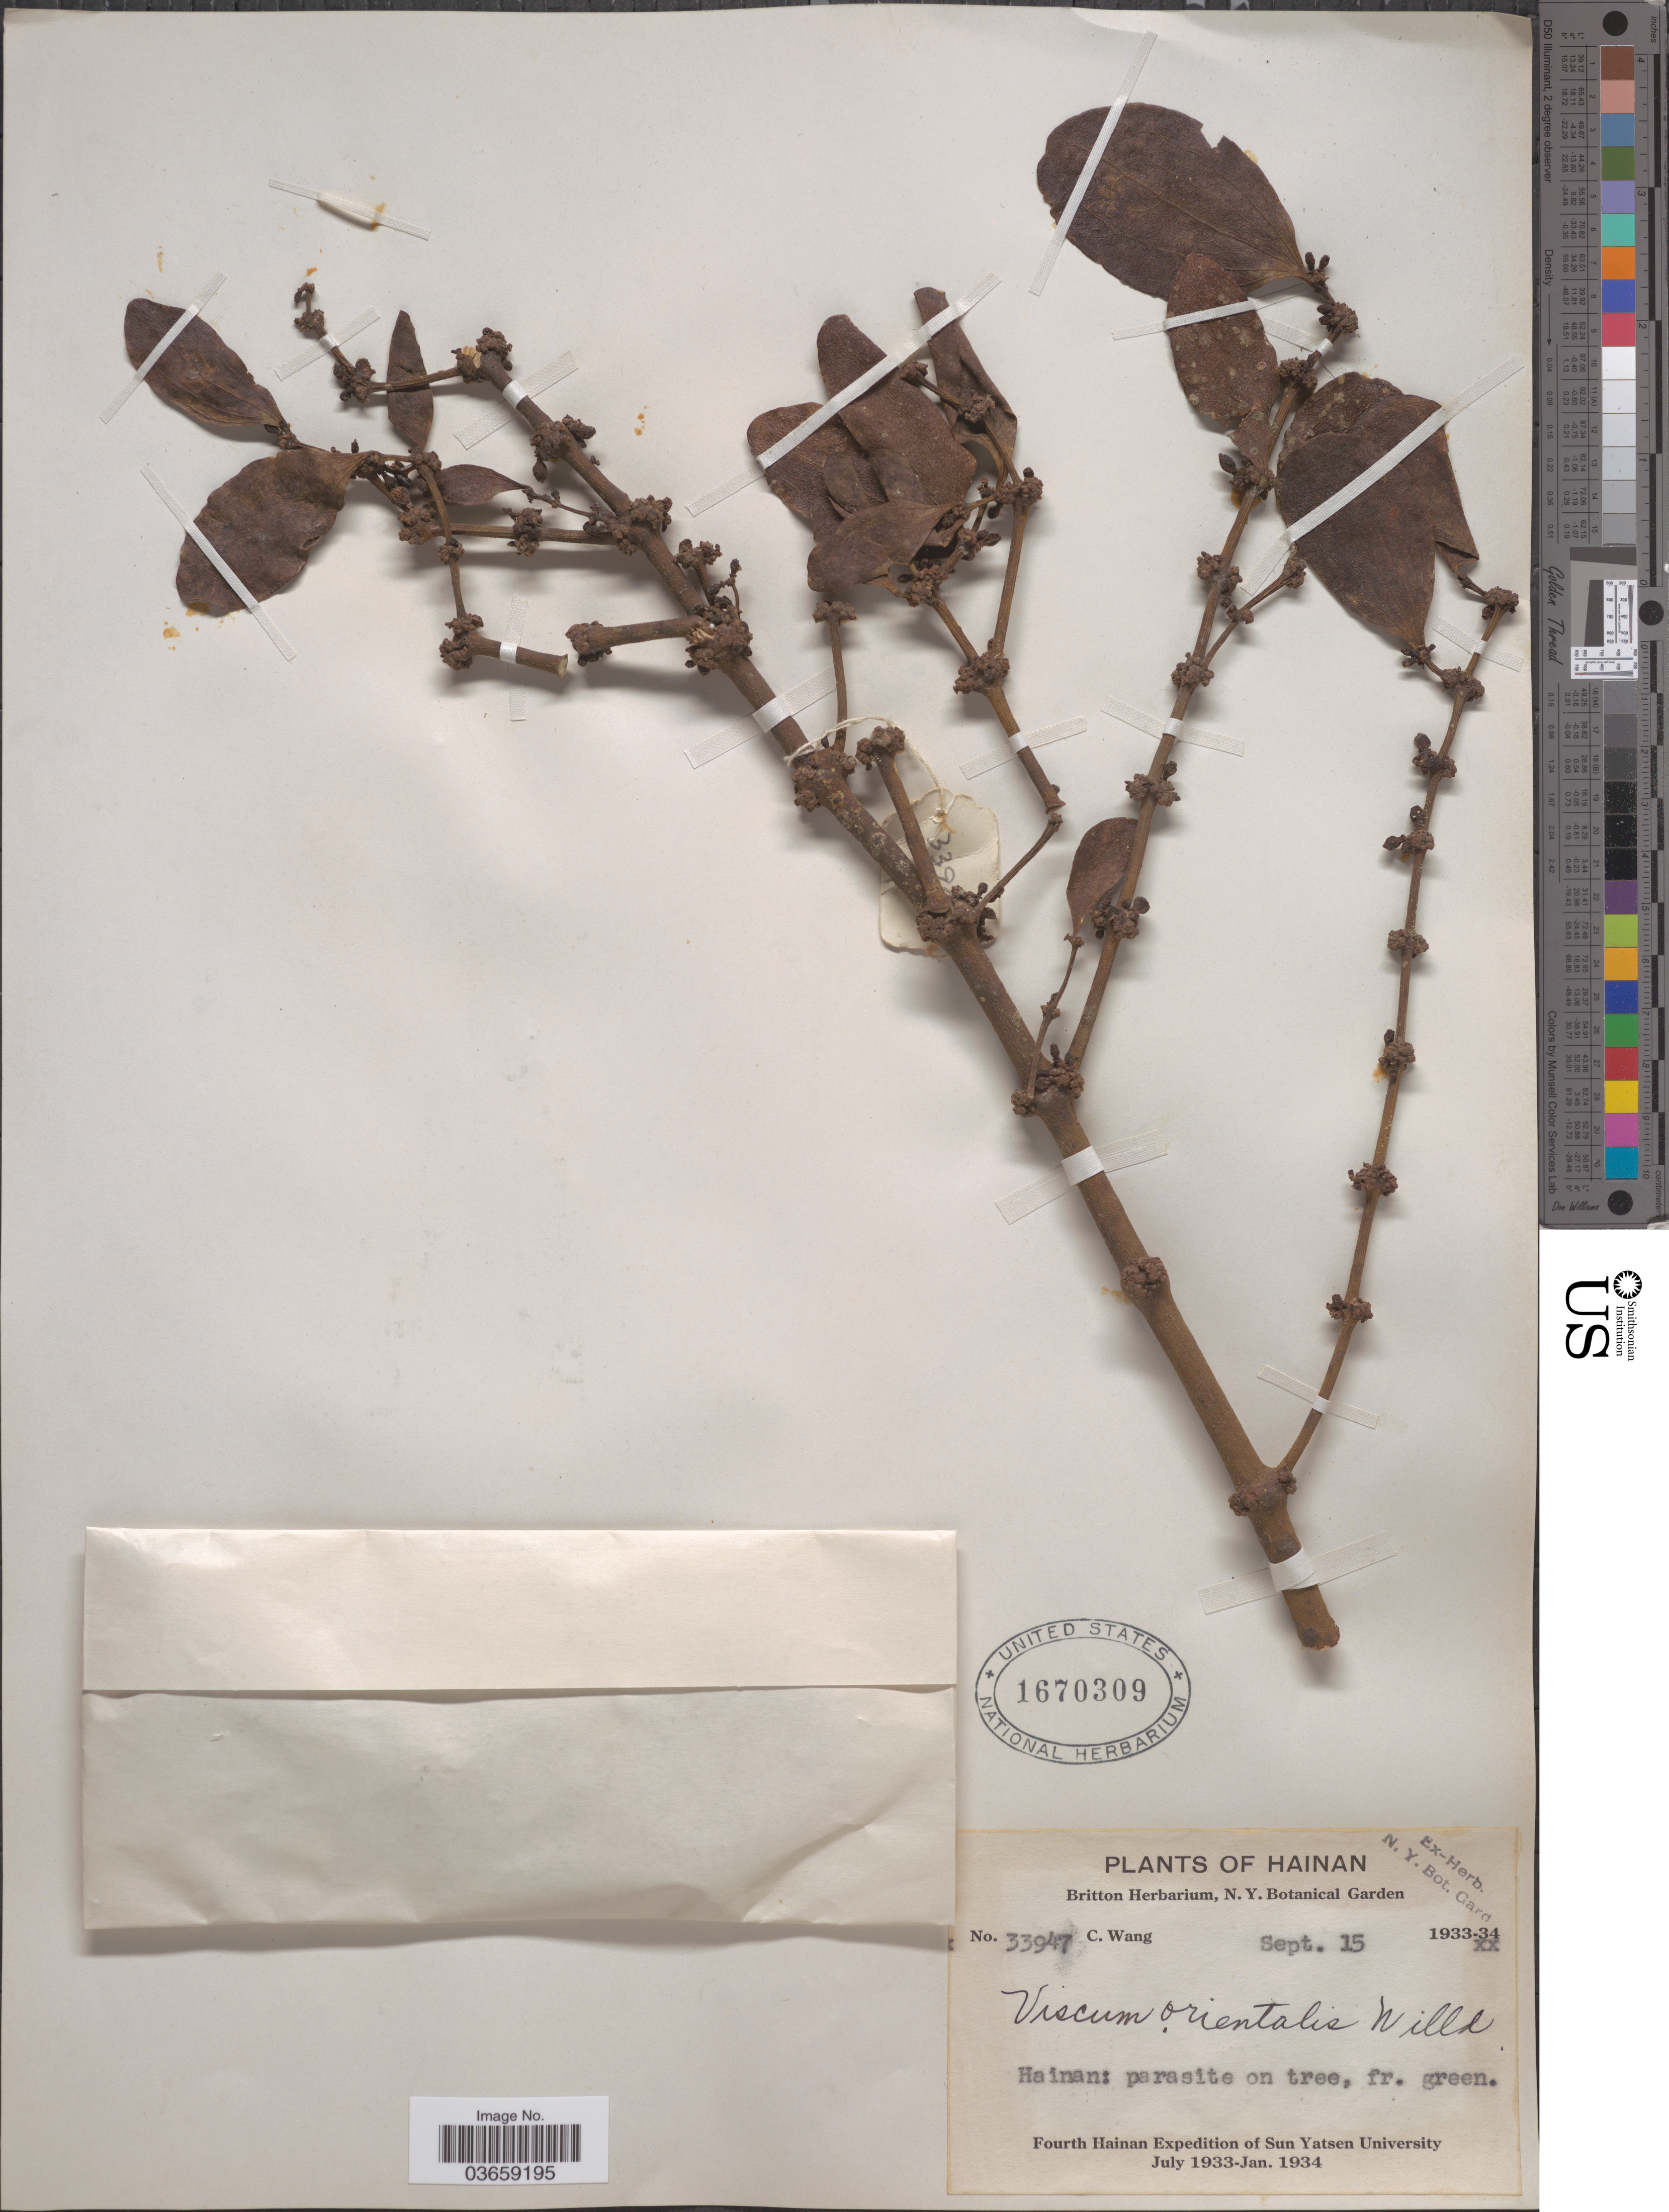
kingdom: Plantae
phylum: Tracheophyta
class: Magnoliopsida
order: Santalales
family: Viscaceae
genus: Viscum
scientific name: Viscum orientale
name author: DC.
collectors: C. Wang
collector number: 33947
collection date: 1933-09-15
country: China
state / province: Hainan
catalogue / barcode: US 1670309